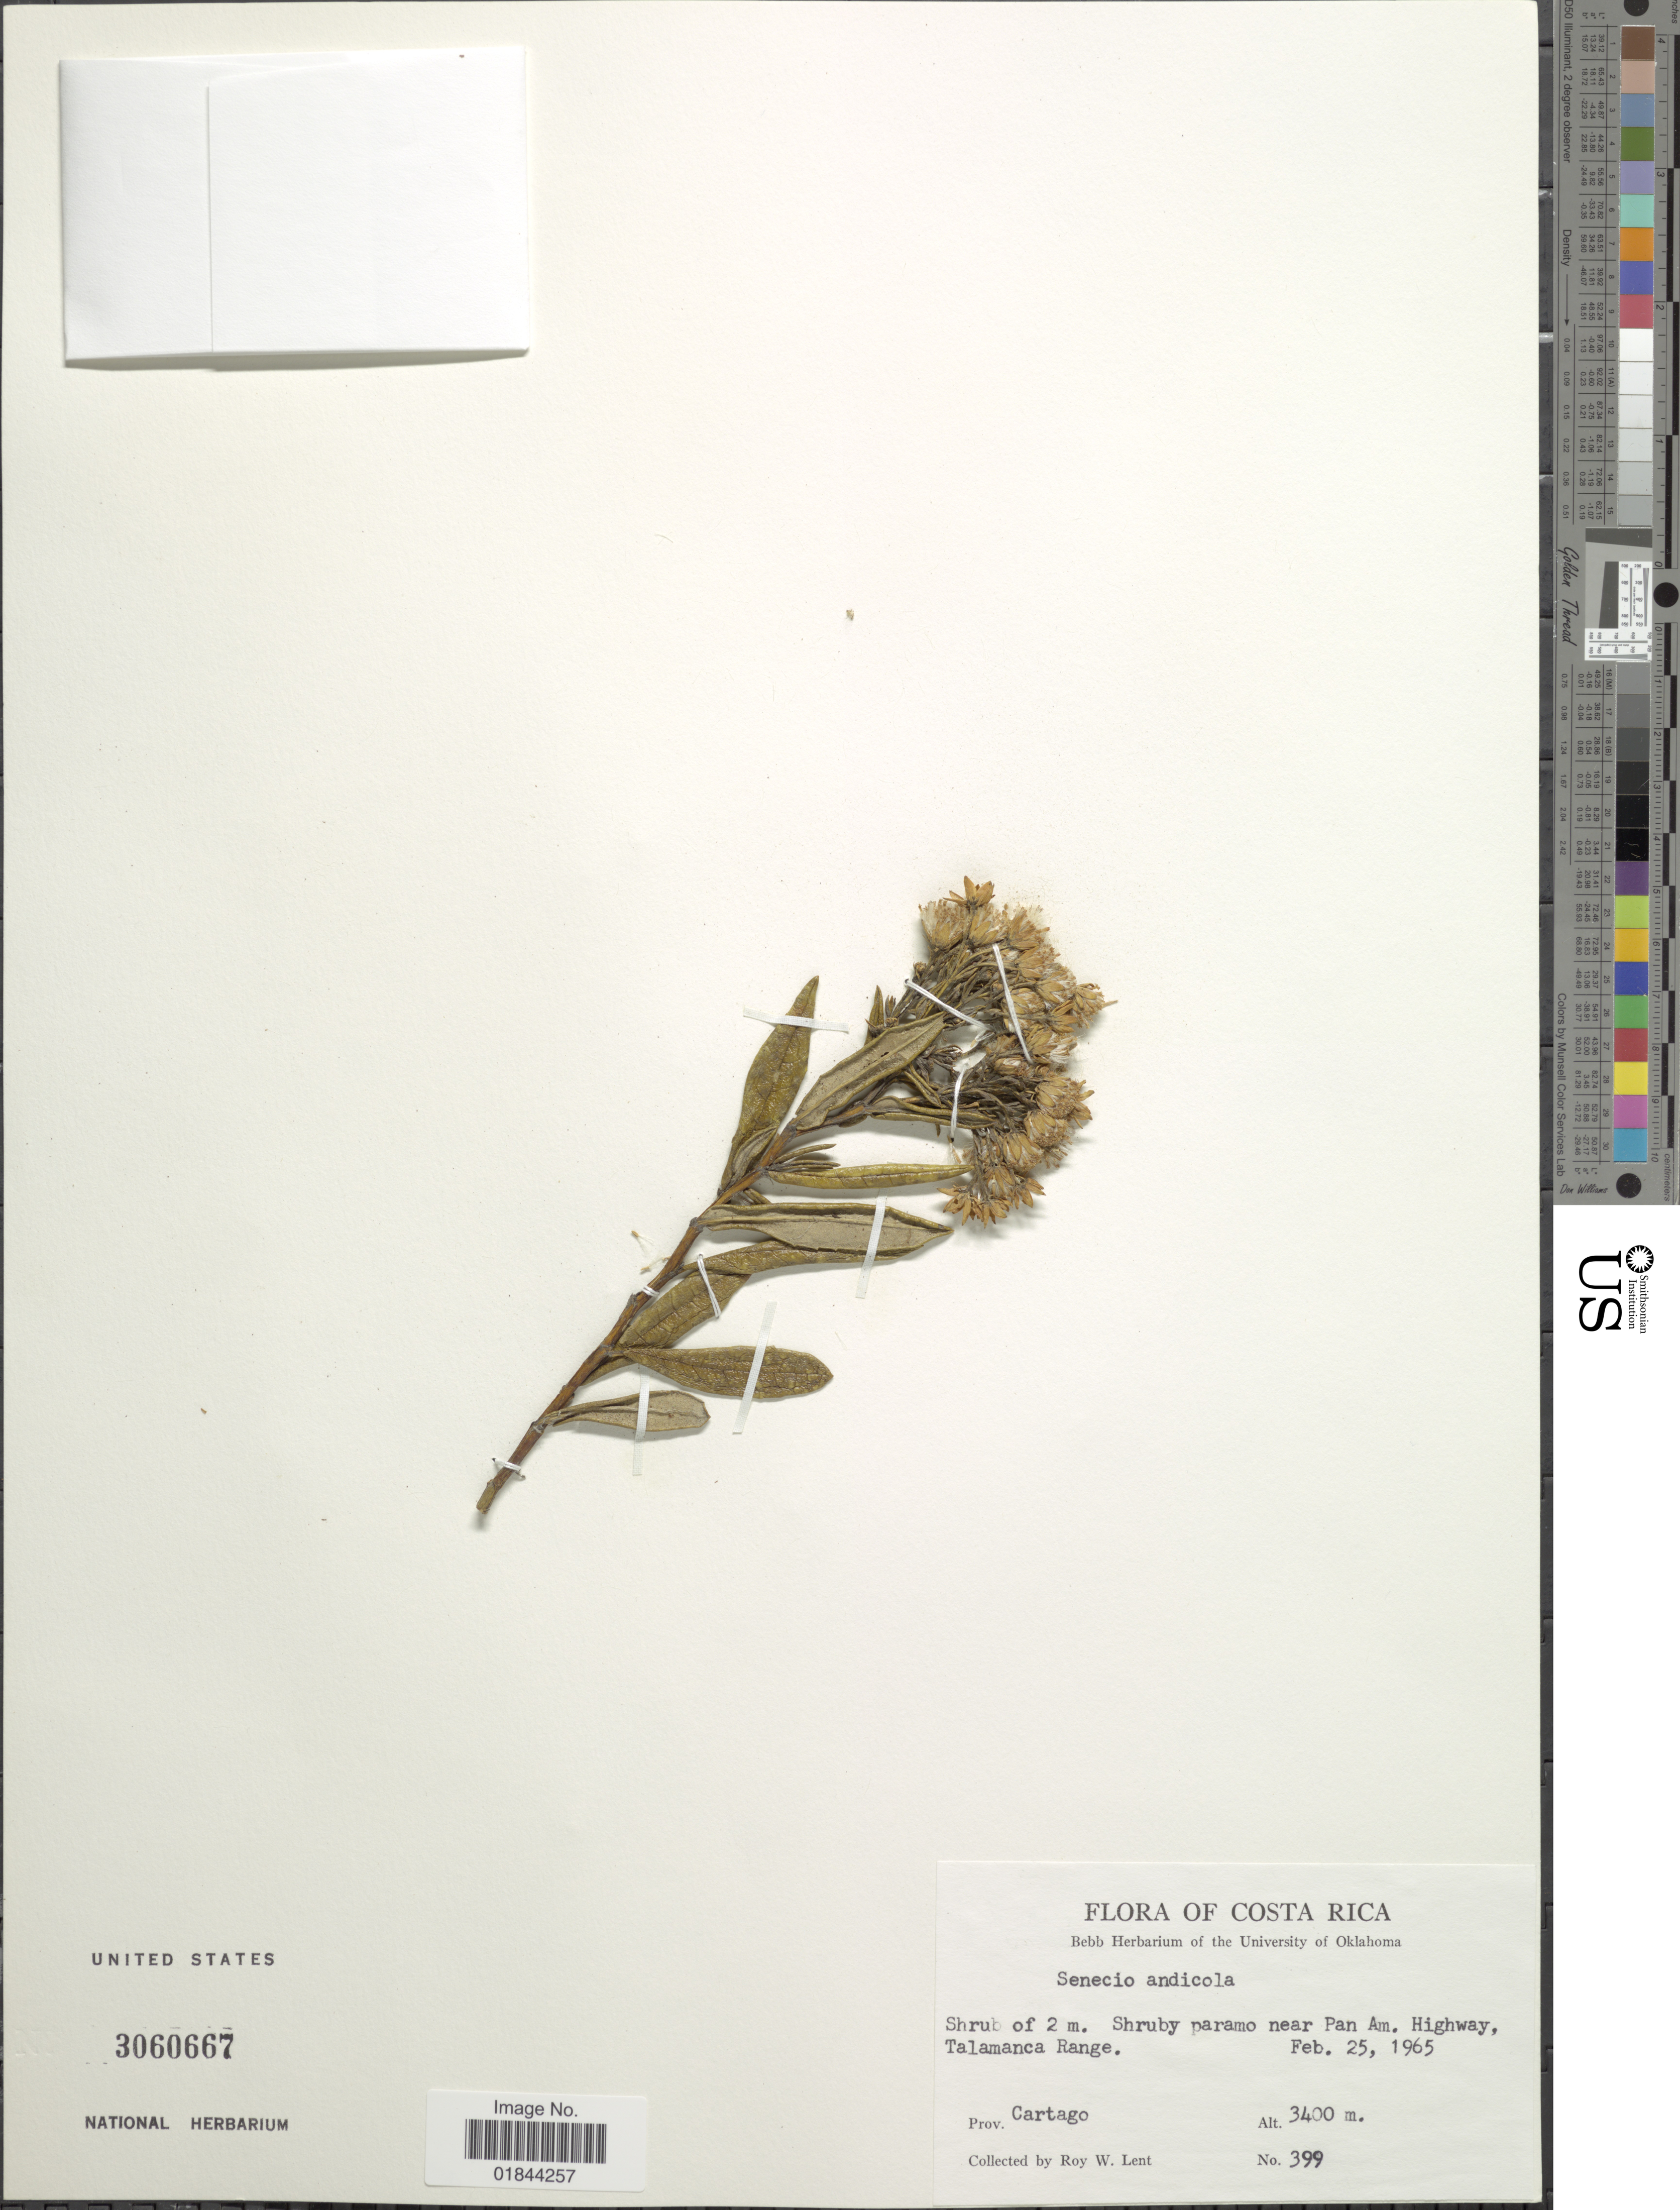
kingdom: Plantae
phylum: Tracheophyta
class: Magnoliopsida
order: Asterales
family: Asteraceae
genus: Pentacalia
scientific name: Pentacalia andicola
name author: (Turcz.) Cuatrec.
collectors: R. W. Lent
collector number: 399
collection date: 1965-02-25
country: Costa Rica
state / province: Cartago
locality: Near Pan Am. Highway, Talamanca Range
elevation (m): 3400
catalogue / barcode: US 3060667